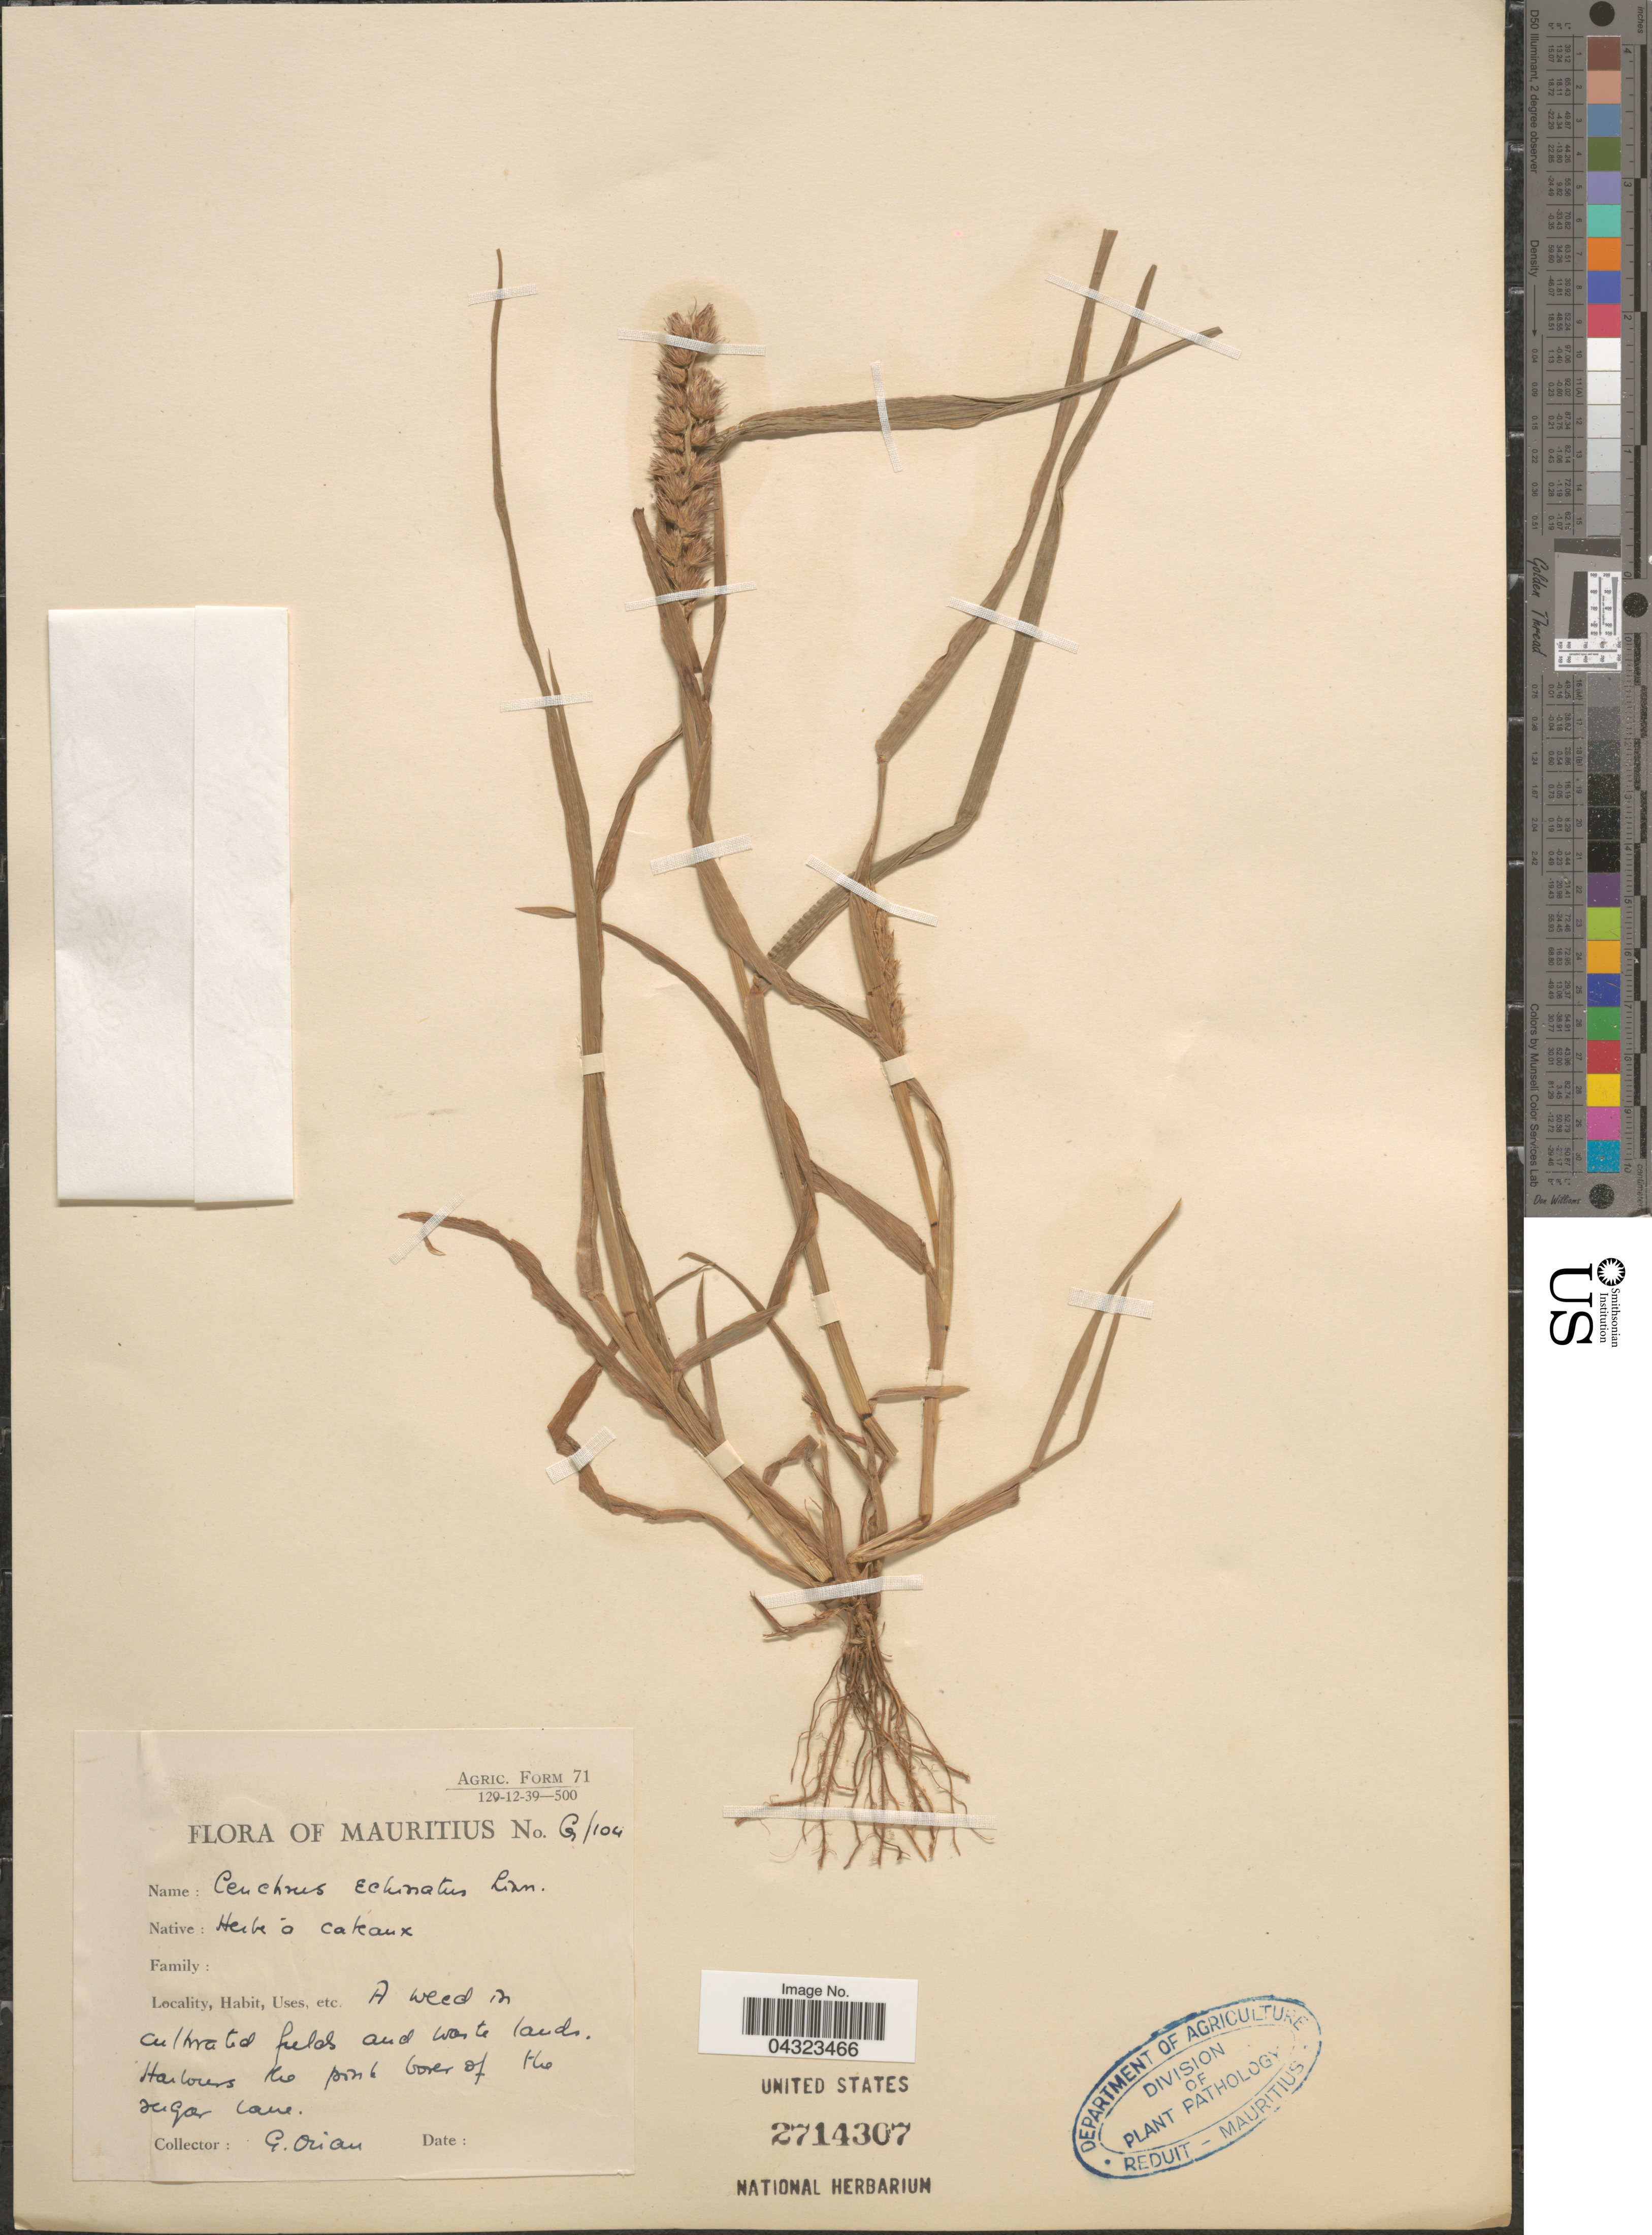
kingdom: Plantae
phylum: Tracheophyta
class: Liliopsida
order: Poales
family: Poaceae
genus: Cenchrus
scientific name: Cenchrus echinatus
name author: L.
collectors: G. Orian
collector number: G/104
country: Mauritius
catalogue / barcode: US 2714307